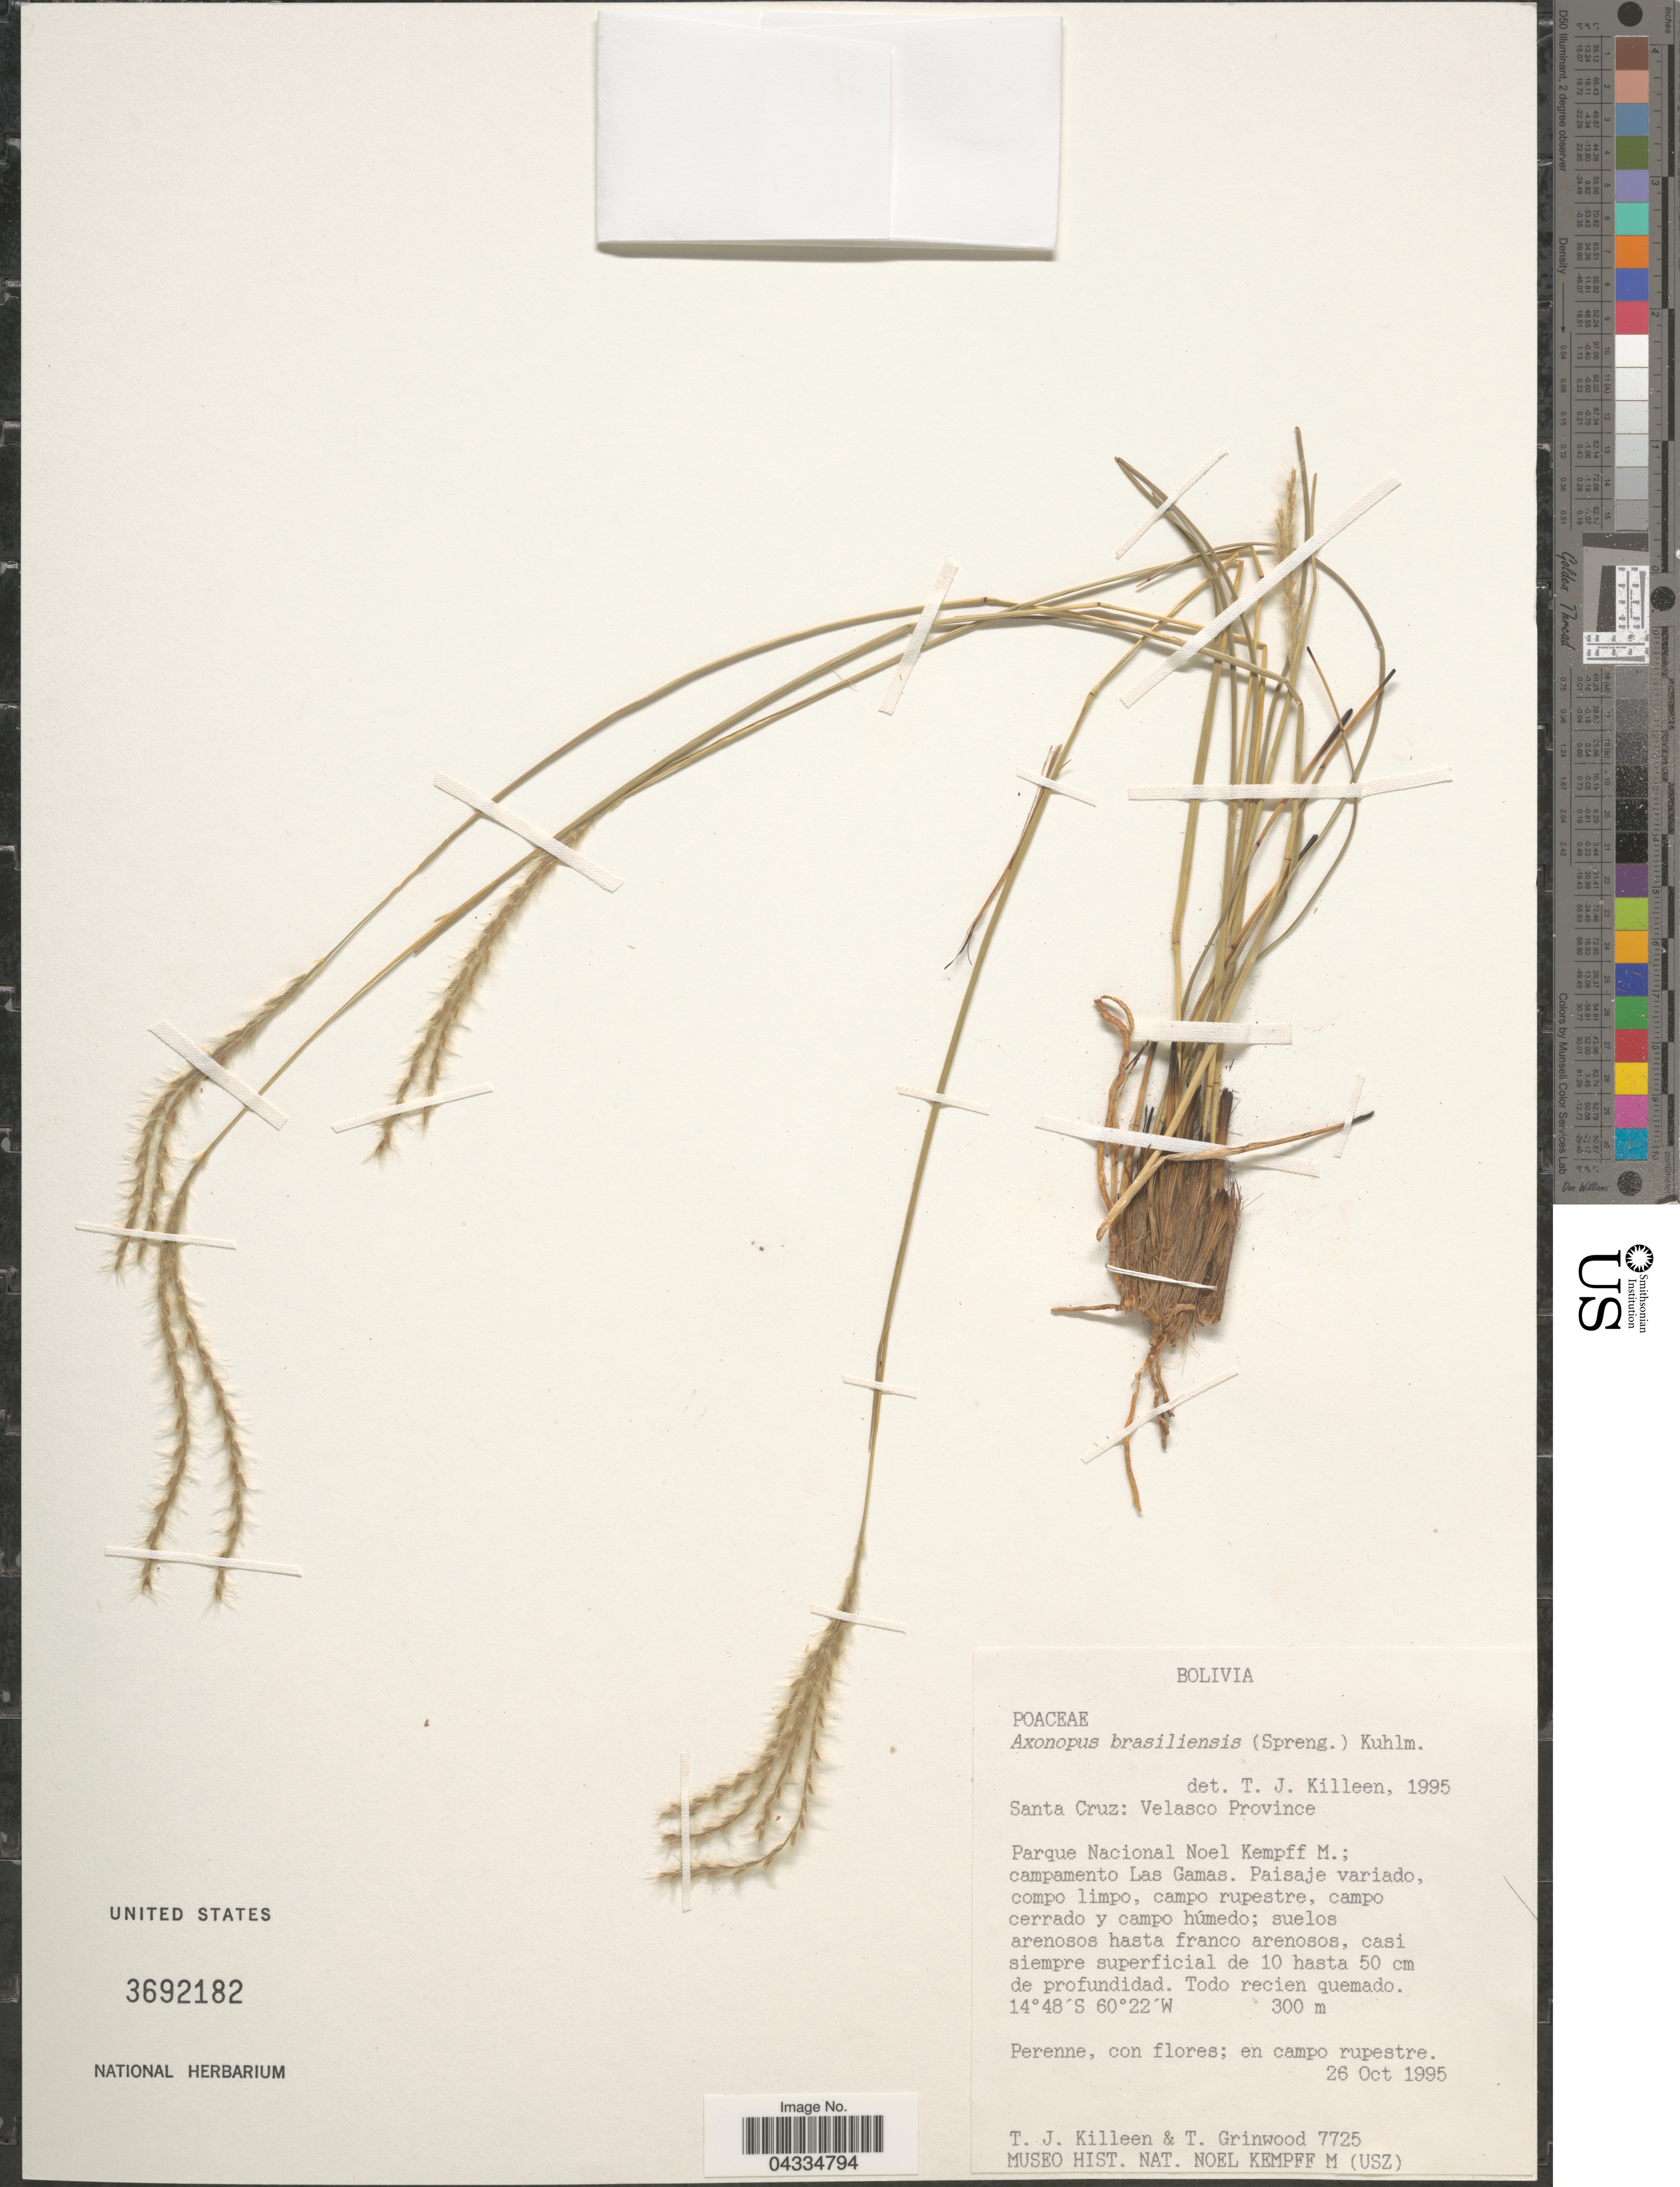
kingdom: Plantae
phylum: Tracheophyta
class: Liliopsida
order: Poales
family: Poaceae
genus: Axonopus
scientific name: Axonopus brasiliensis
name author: Kuhlm.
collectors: T. J. Killeen & T. Grinwood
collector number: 7725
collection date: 1995-10-26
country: Bolivia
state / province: Santa Cruz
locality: Velasco Province. Parque Nacional Noel Kempff M.; campamento Las Gamas.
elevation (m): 300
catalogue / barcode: US 3692182